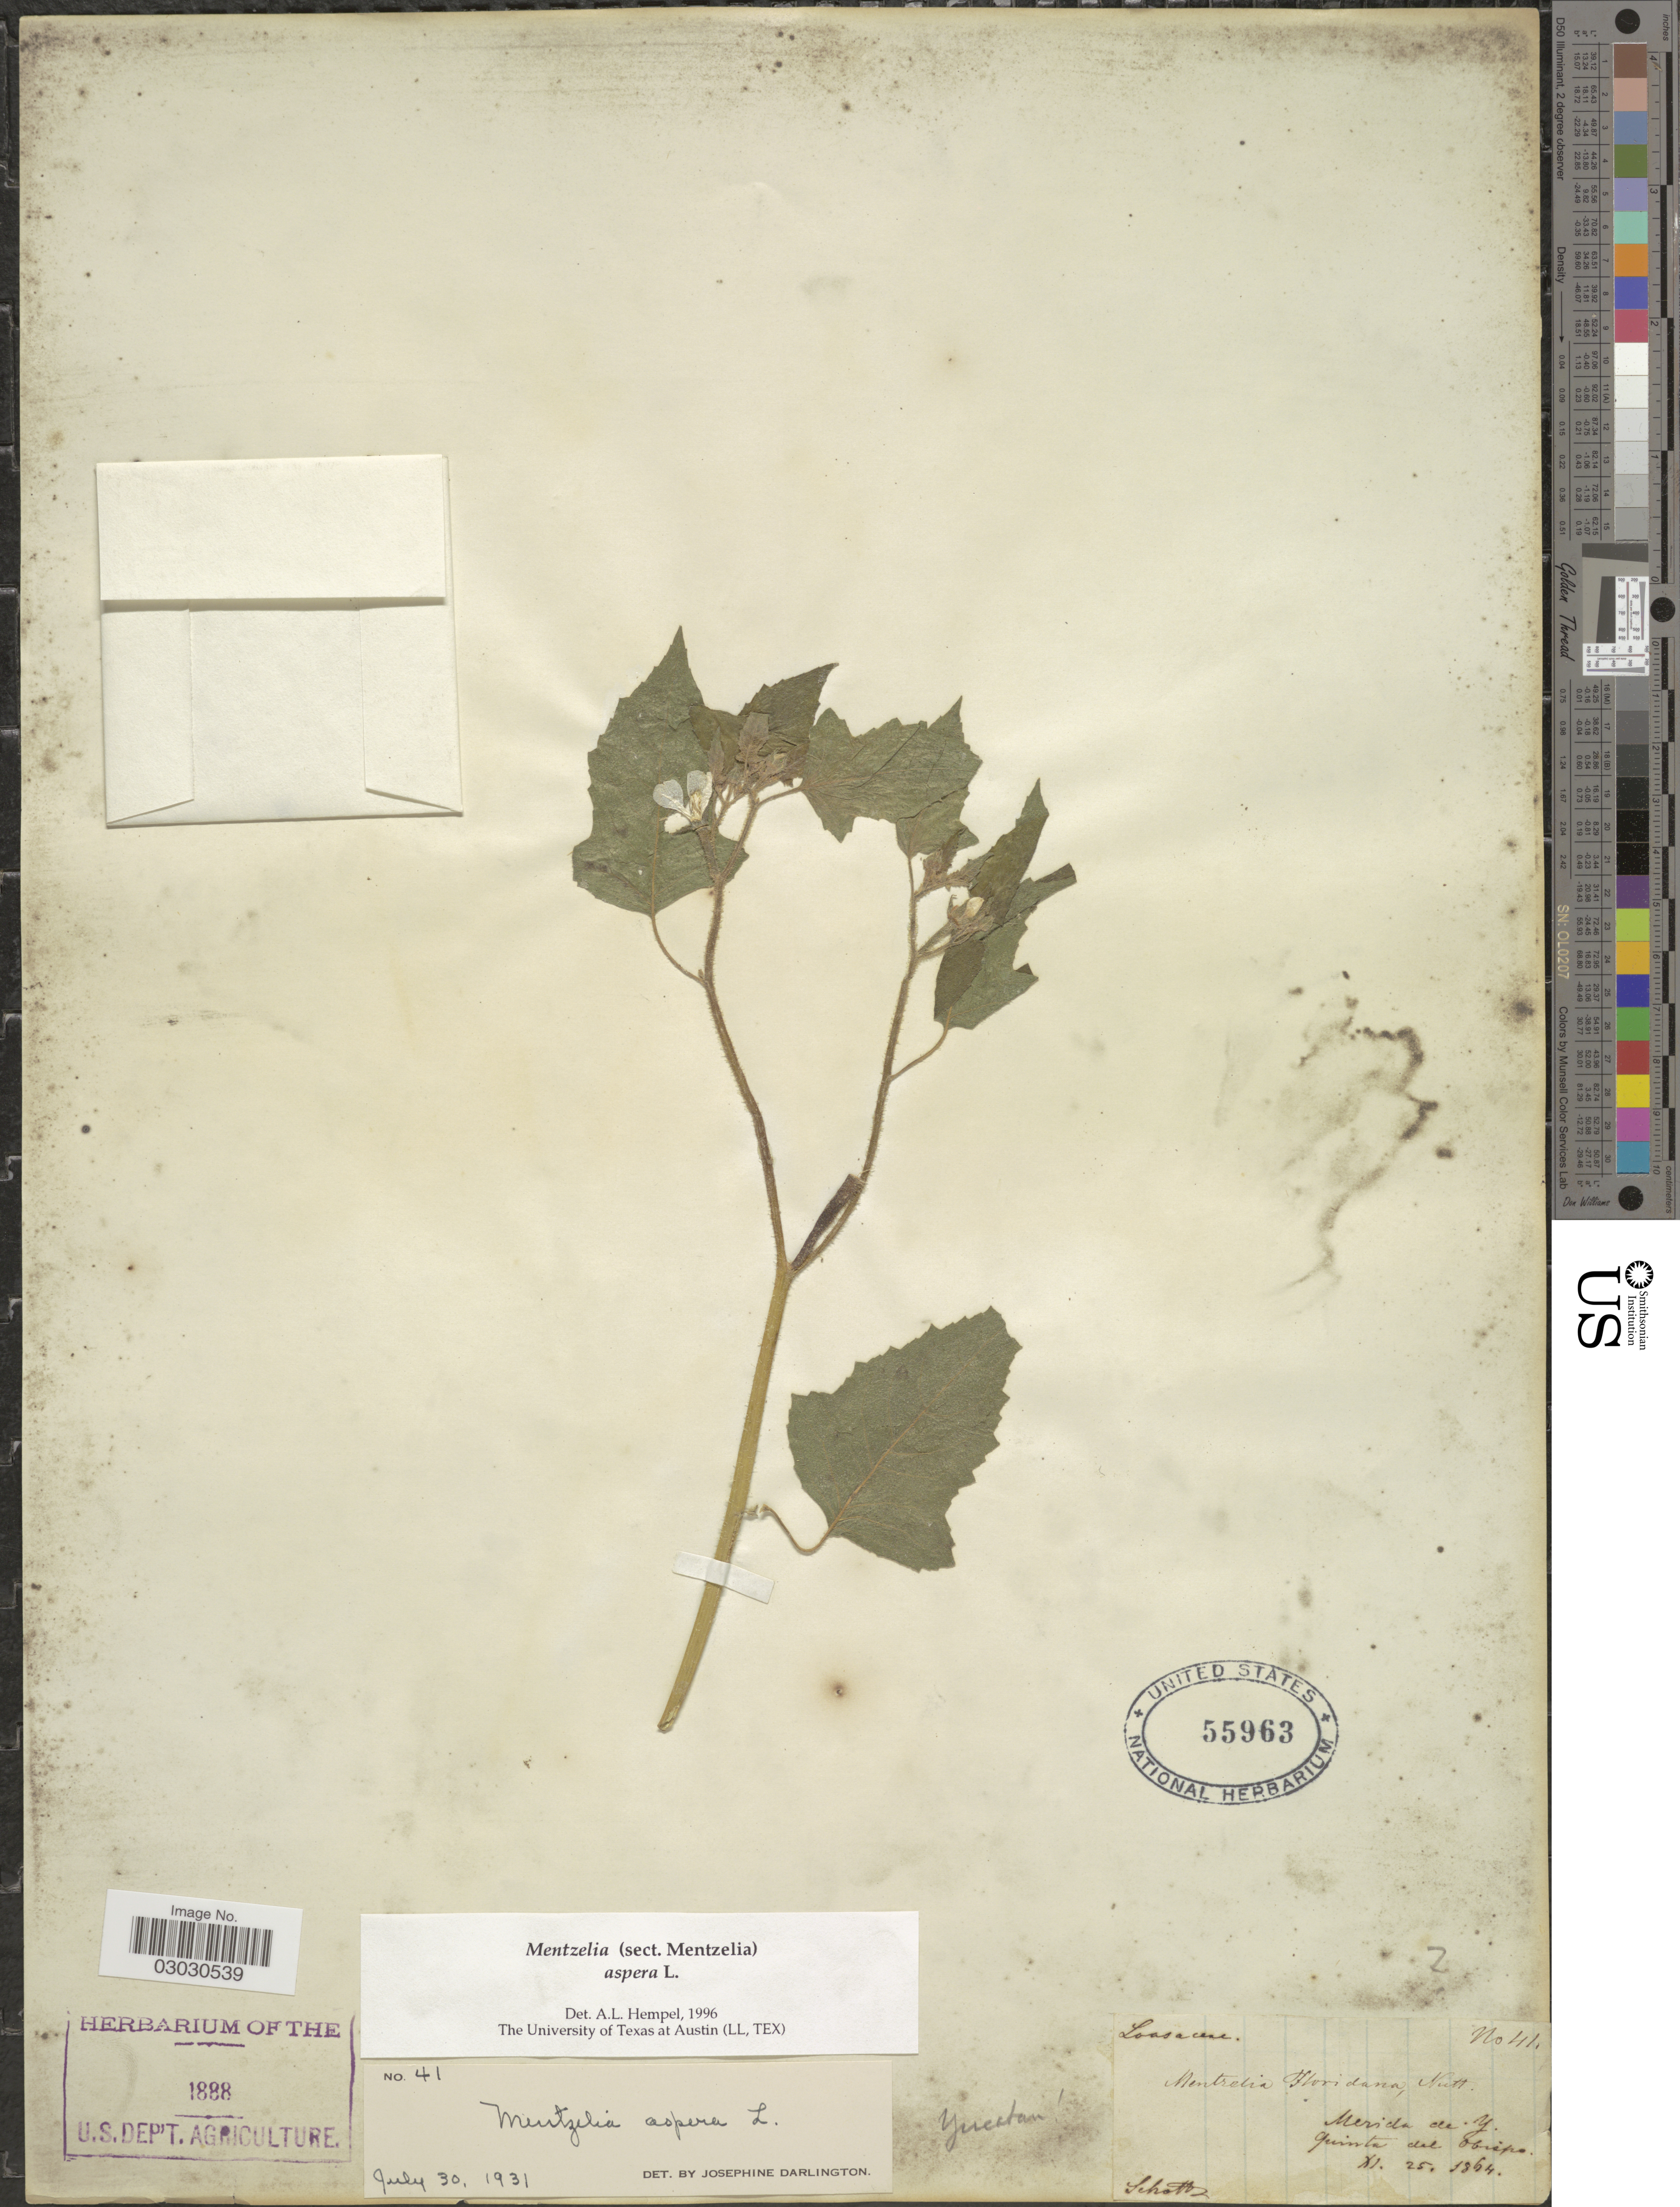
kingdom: Plantae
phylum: Tracheophyta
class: Magnoliopsida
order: Cornales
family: Loasaceae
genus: Mentzelia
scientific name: Mentzelia aspera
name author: L.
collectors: -. Schottz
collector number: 41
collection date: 1864-11-25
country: Mexico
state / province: Yucatán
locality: Merida de Y. Quinta del Obispo.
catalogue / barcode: US 55963